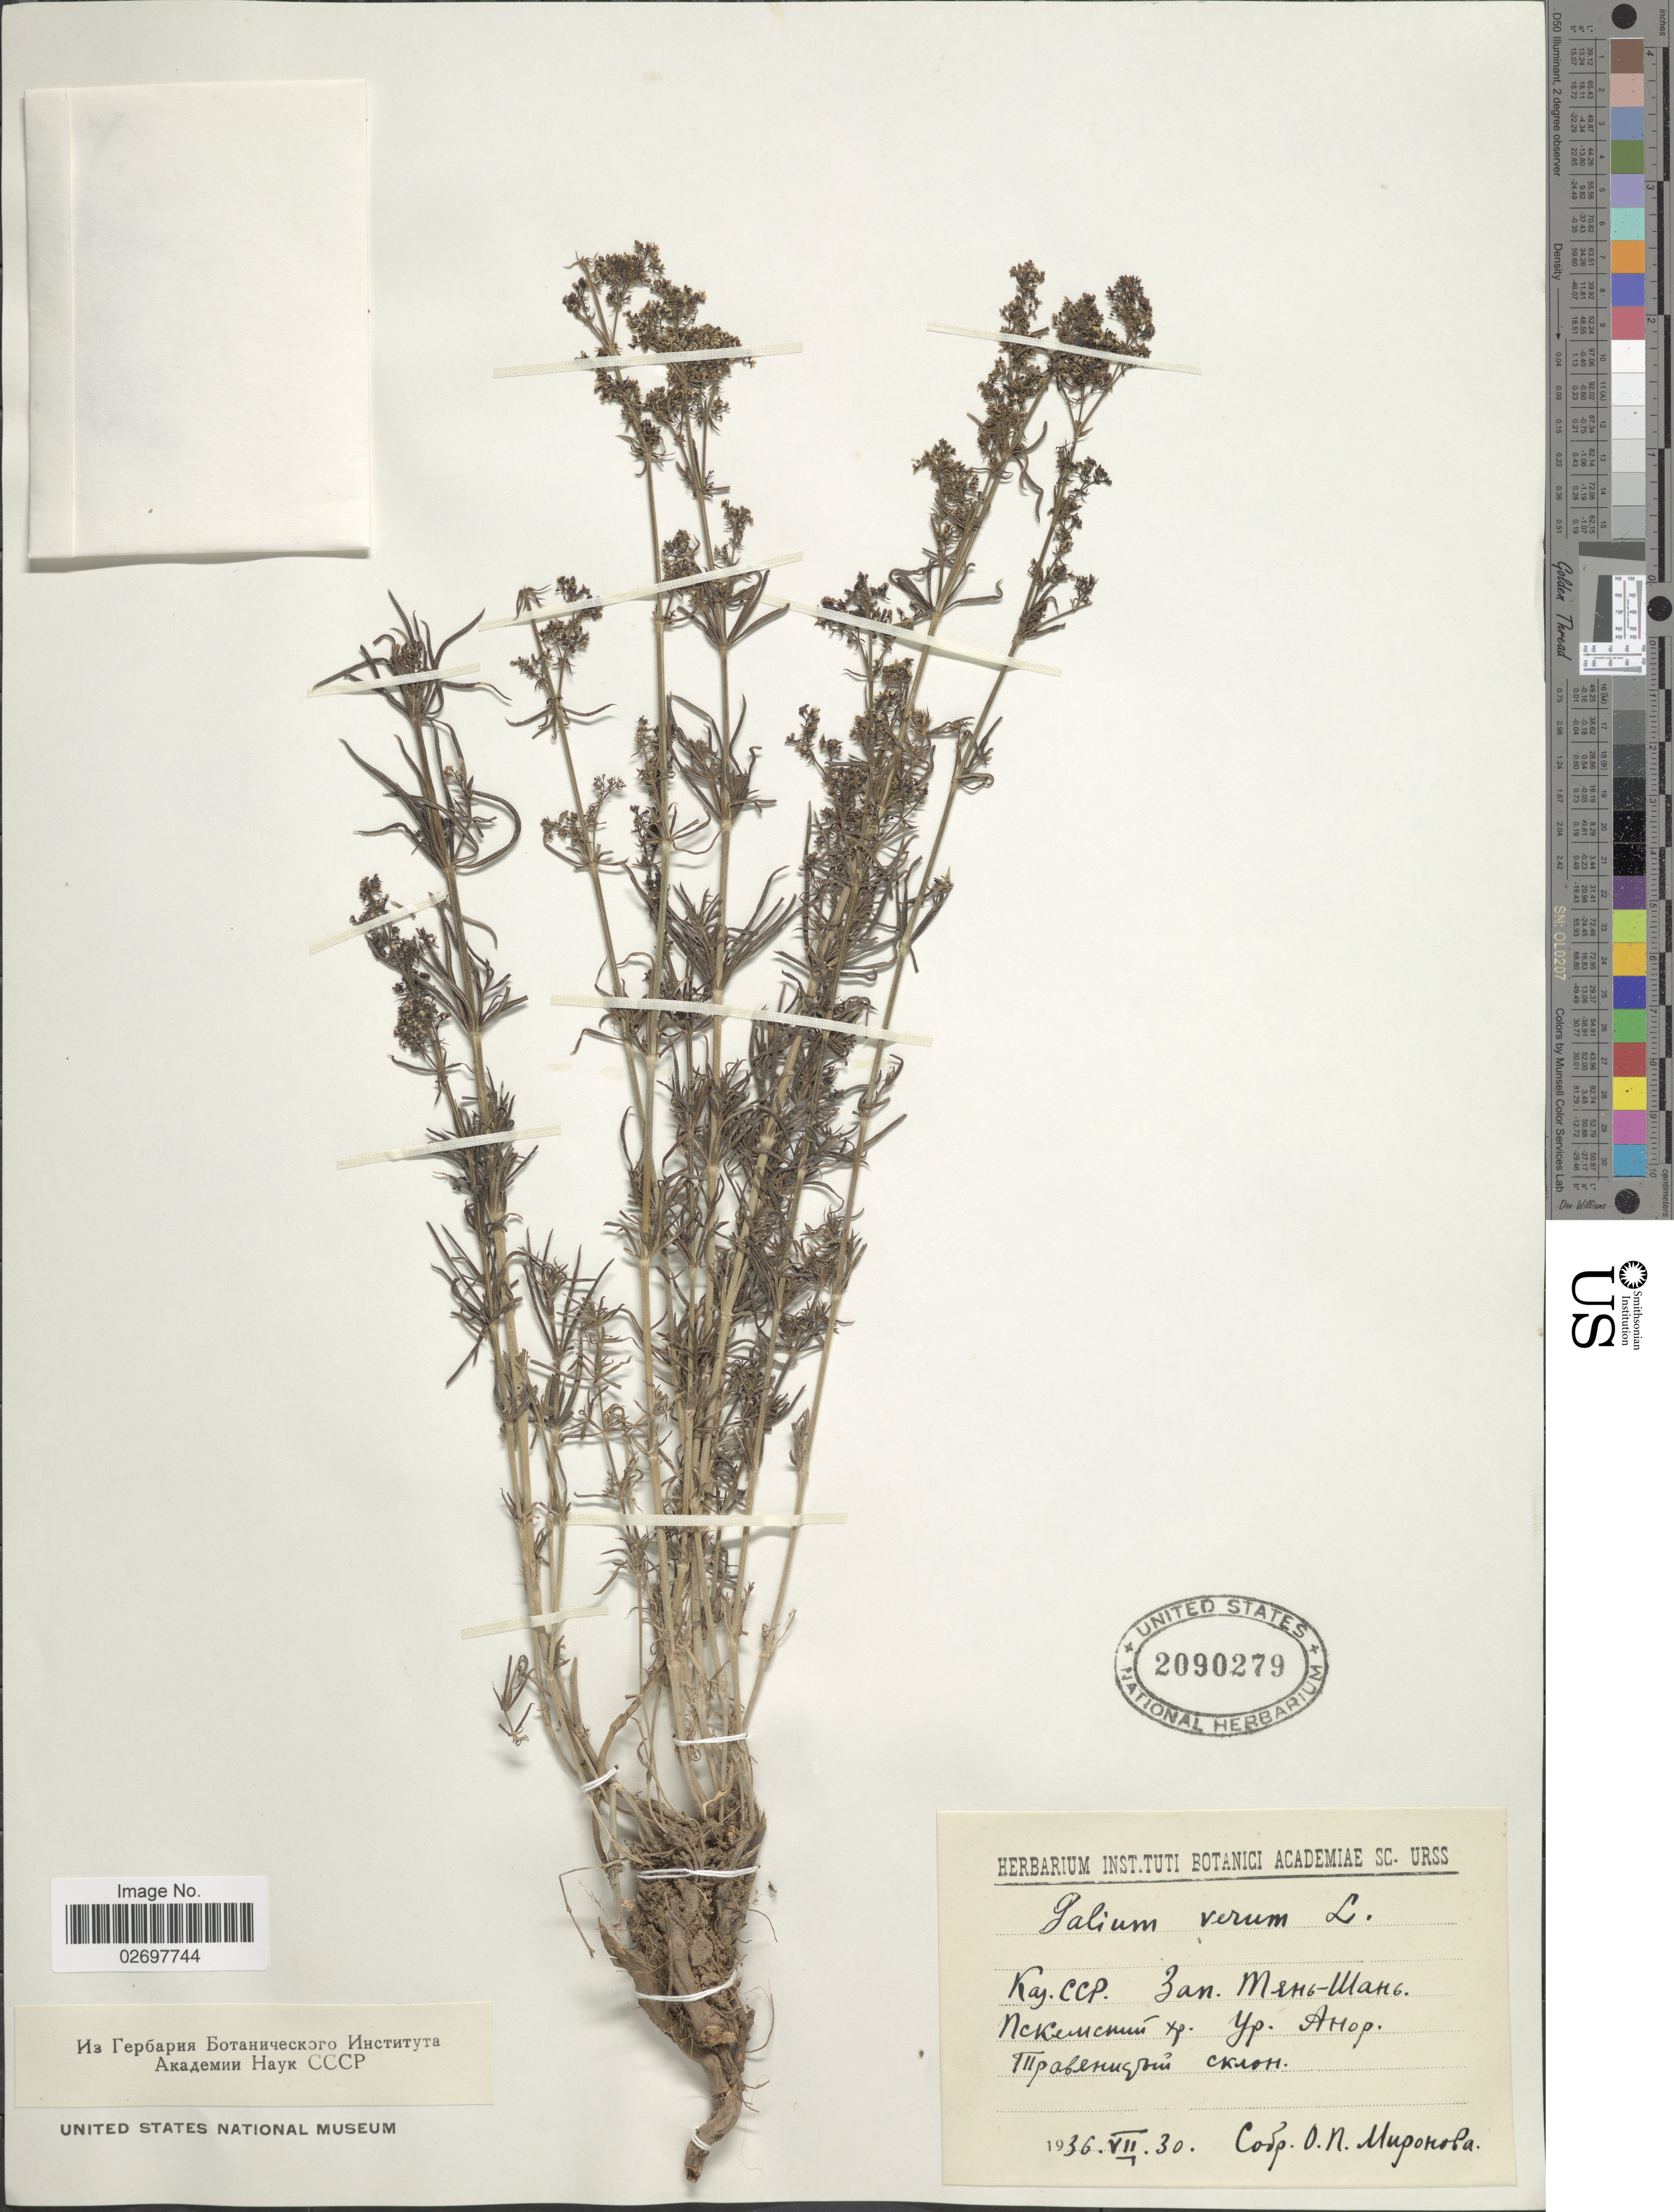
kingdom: Plantae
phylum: Tracheophyta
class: Magnoliopsida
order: Gentianales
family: Rubiaceae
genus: Galium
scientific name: Galium verum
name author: L.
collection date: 1936-07-30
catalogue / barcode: US 2090279